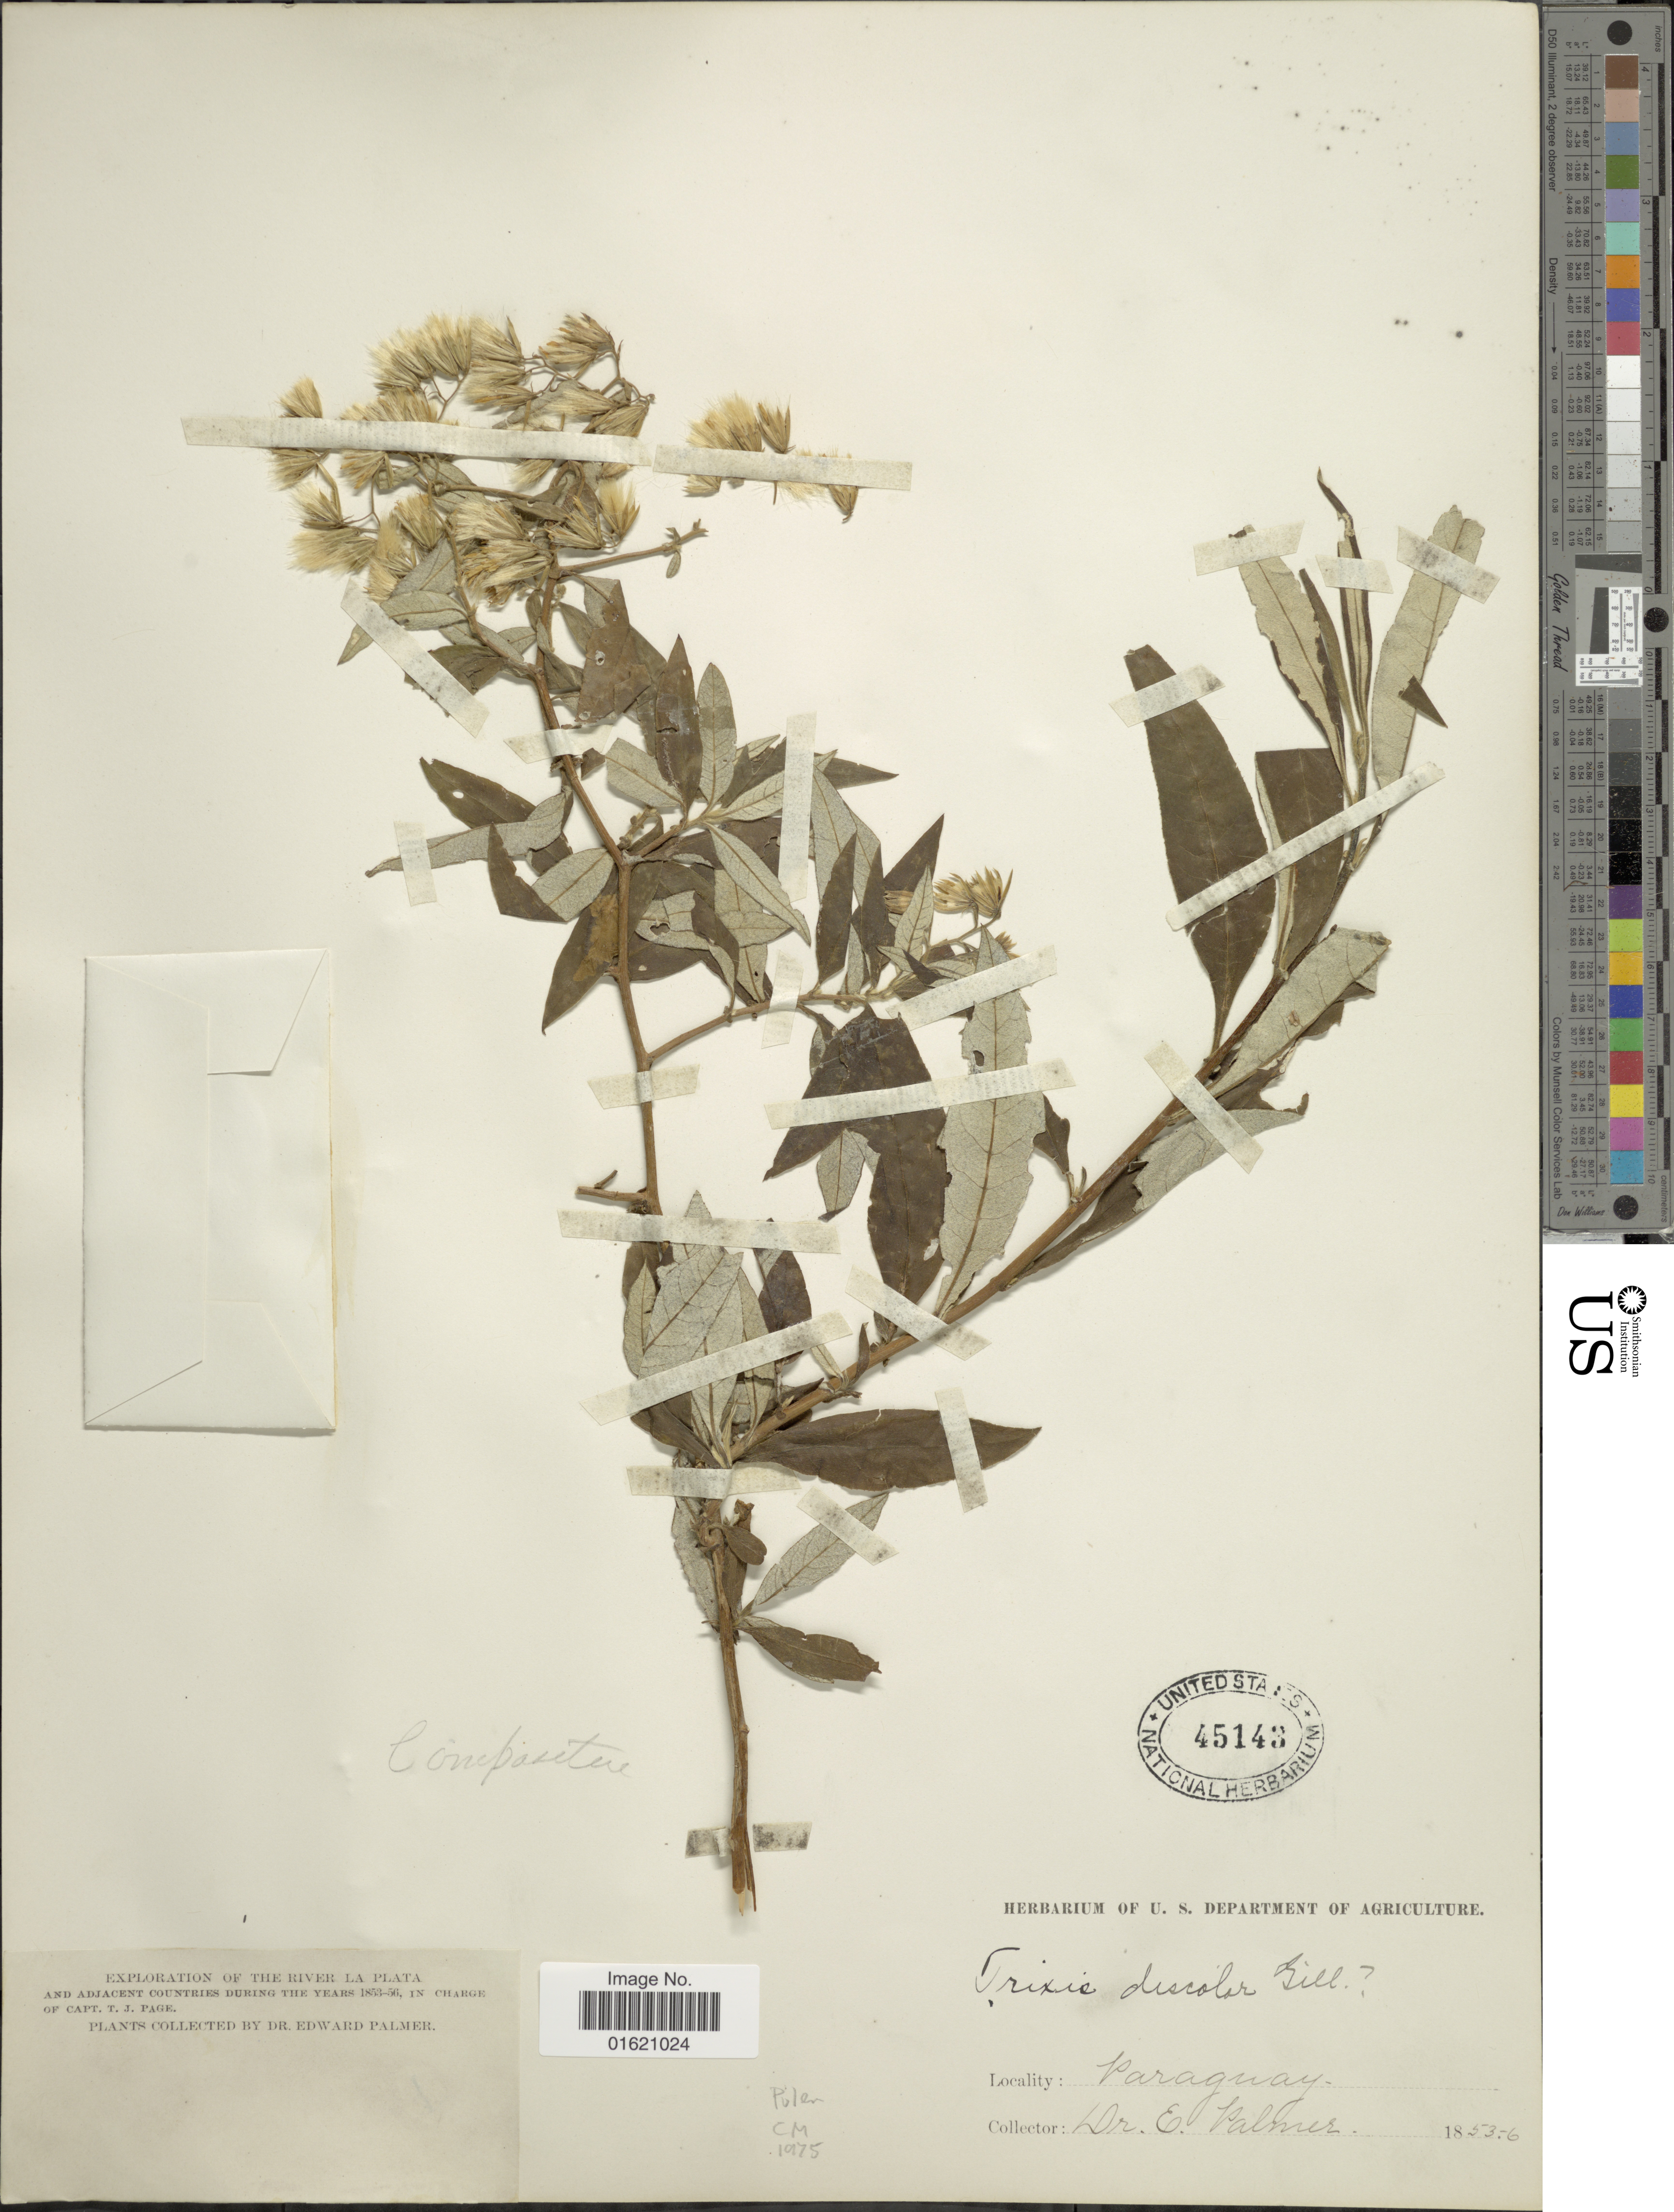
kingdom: Plantae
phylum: Tracheophyta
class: Magnoliopsida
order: Asterales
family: Asteraceae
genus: Trixis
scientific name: Trixis antimenorrhoea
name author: (Schrank) Mart. ex Kuntze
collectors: E. Palmer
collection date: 1853/1856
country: Paraguay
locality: River La Plata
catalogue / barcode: US 45143